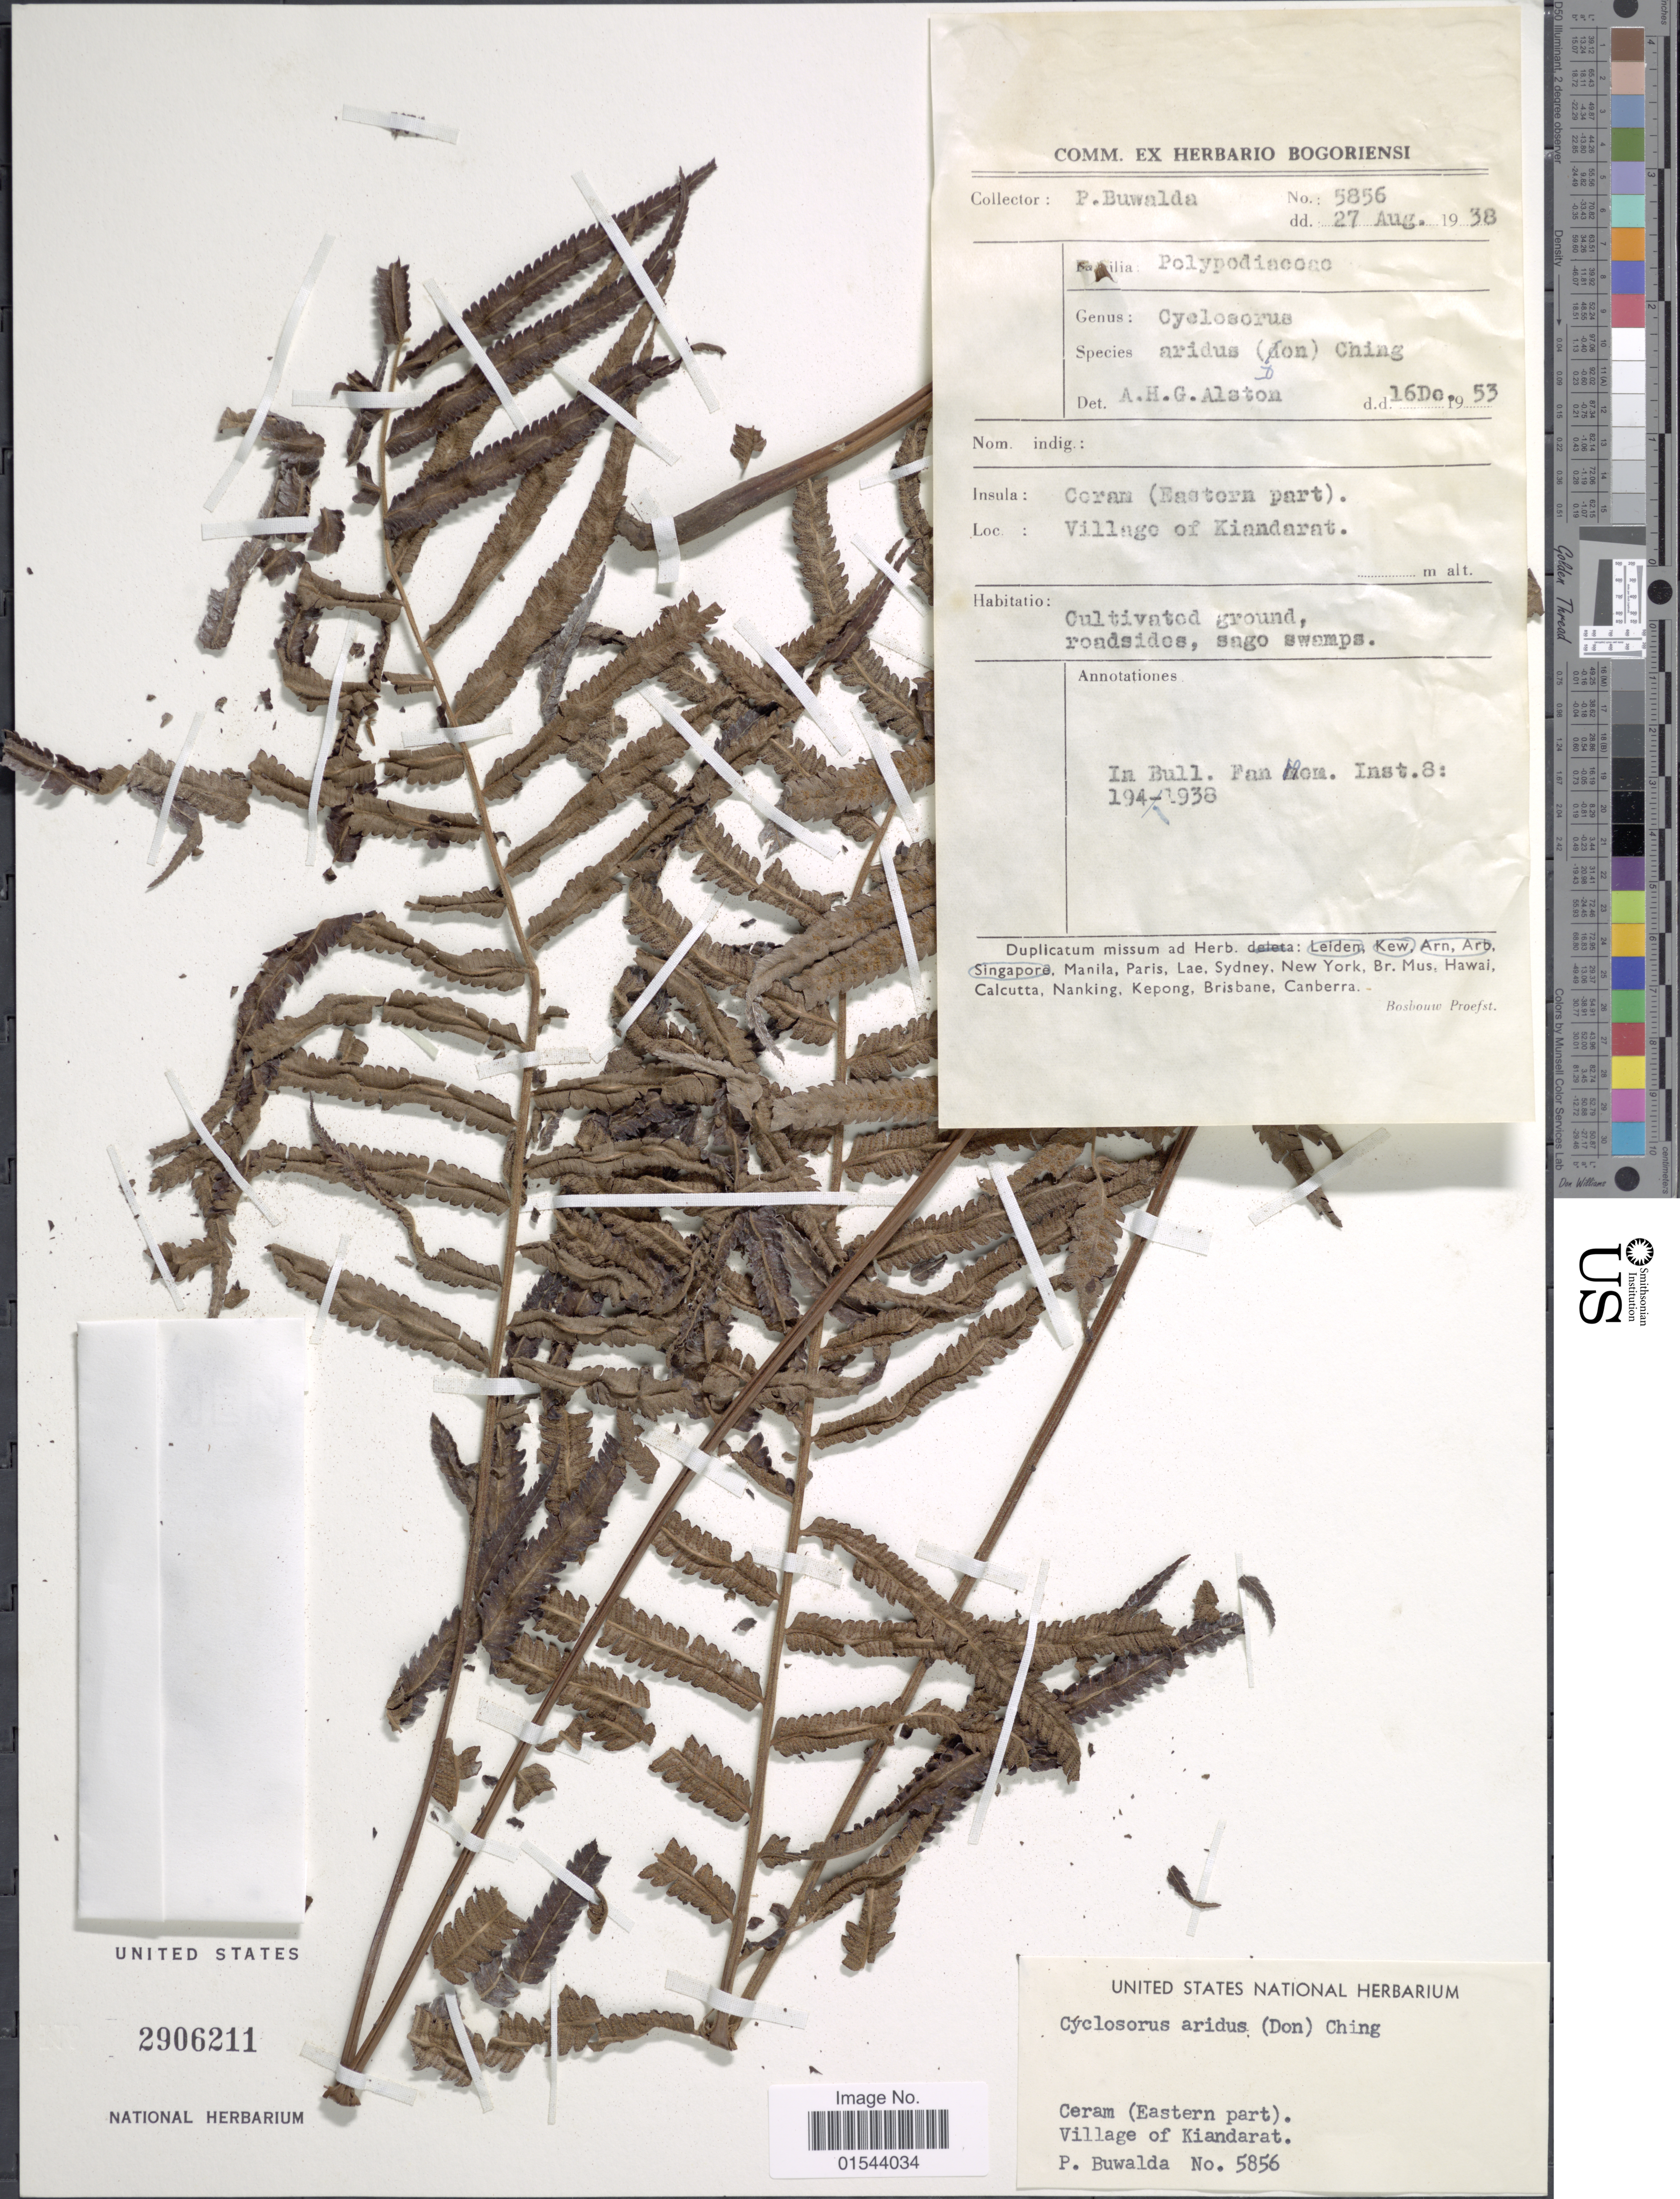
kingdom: Plantae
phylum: Tracheophyta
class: Polypodiopsida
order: Polypodiales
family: Thelypteridaceae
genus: Christella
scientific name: Christella arida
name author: (D. Don) Holttum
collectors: P. Buwalda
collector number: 5856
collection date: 1938-08-27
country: Indonesia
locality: Insula: Coram (Eastern part) Village of Kiandarat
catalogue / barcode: US 2906211